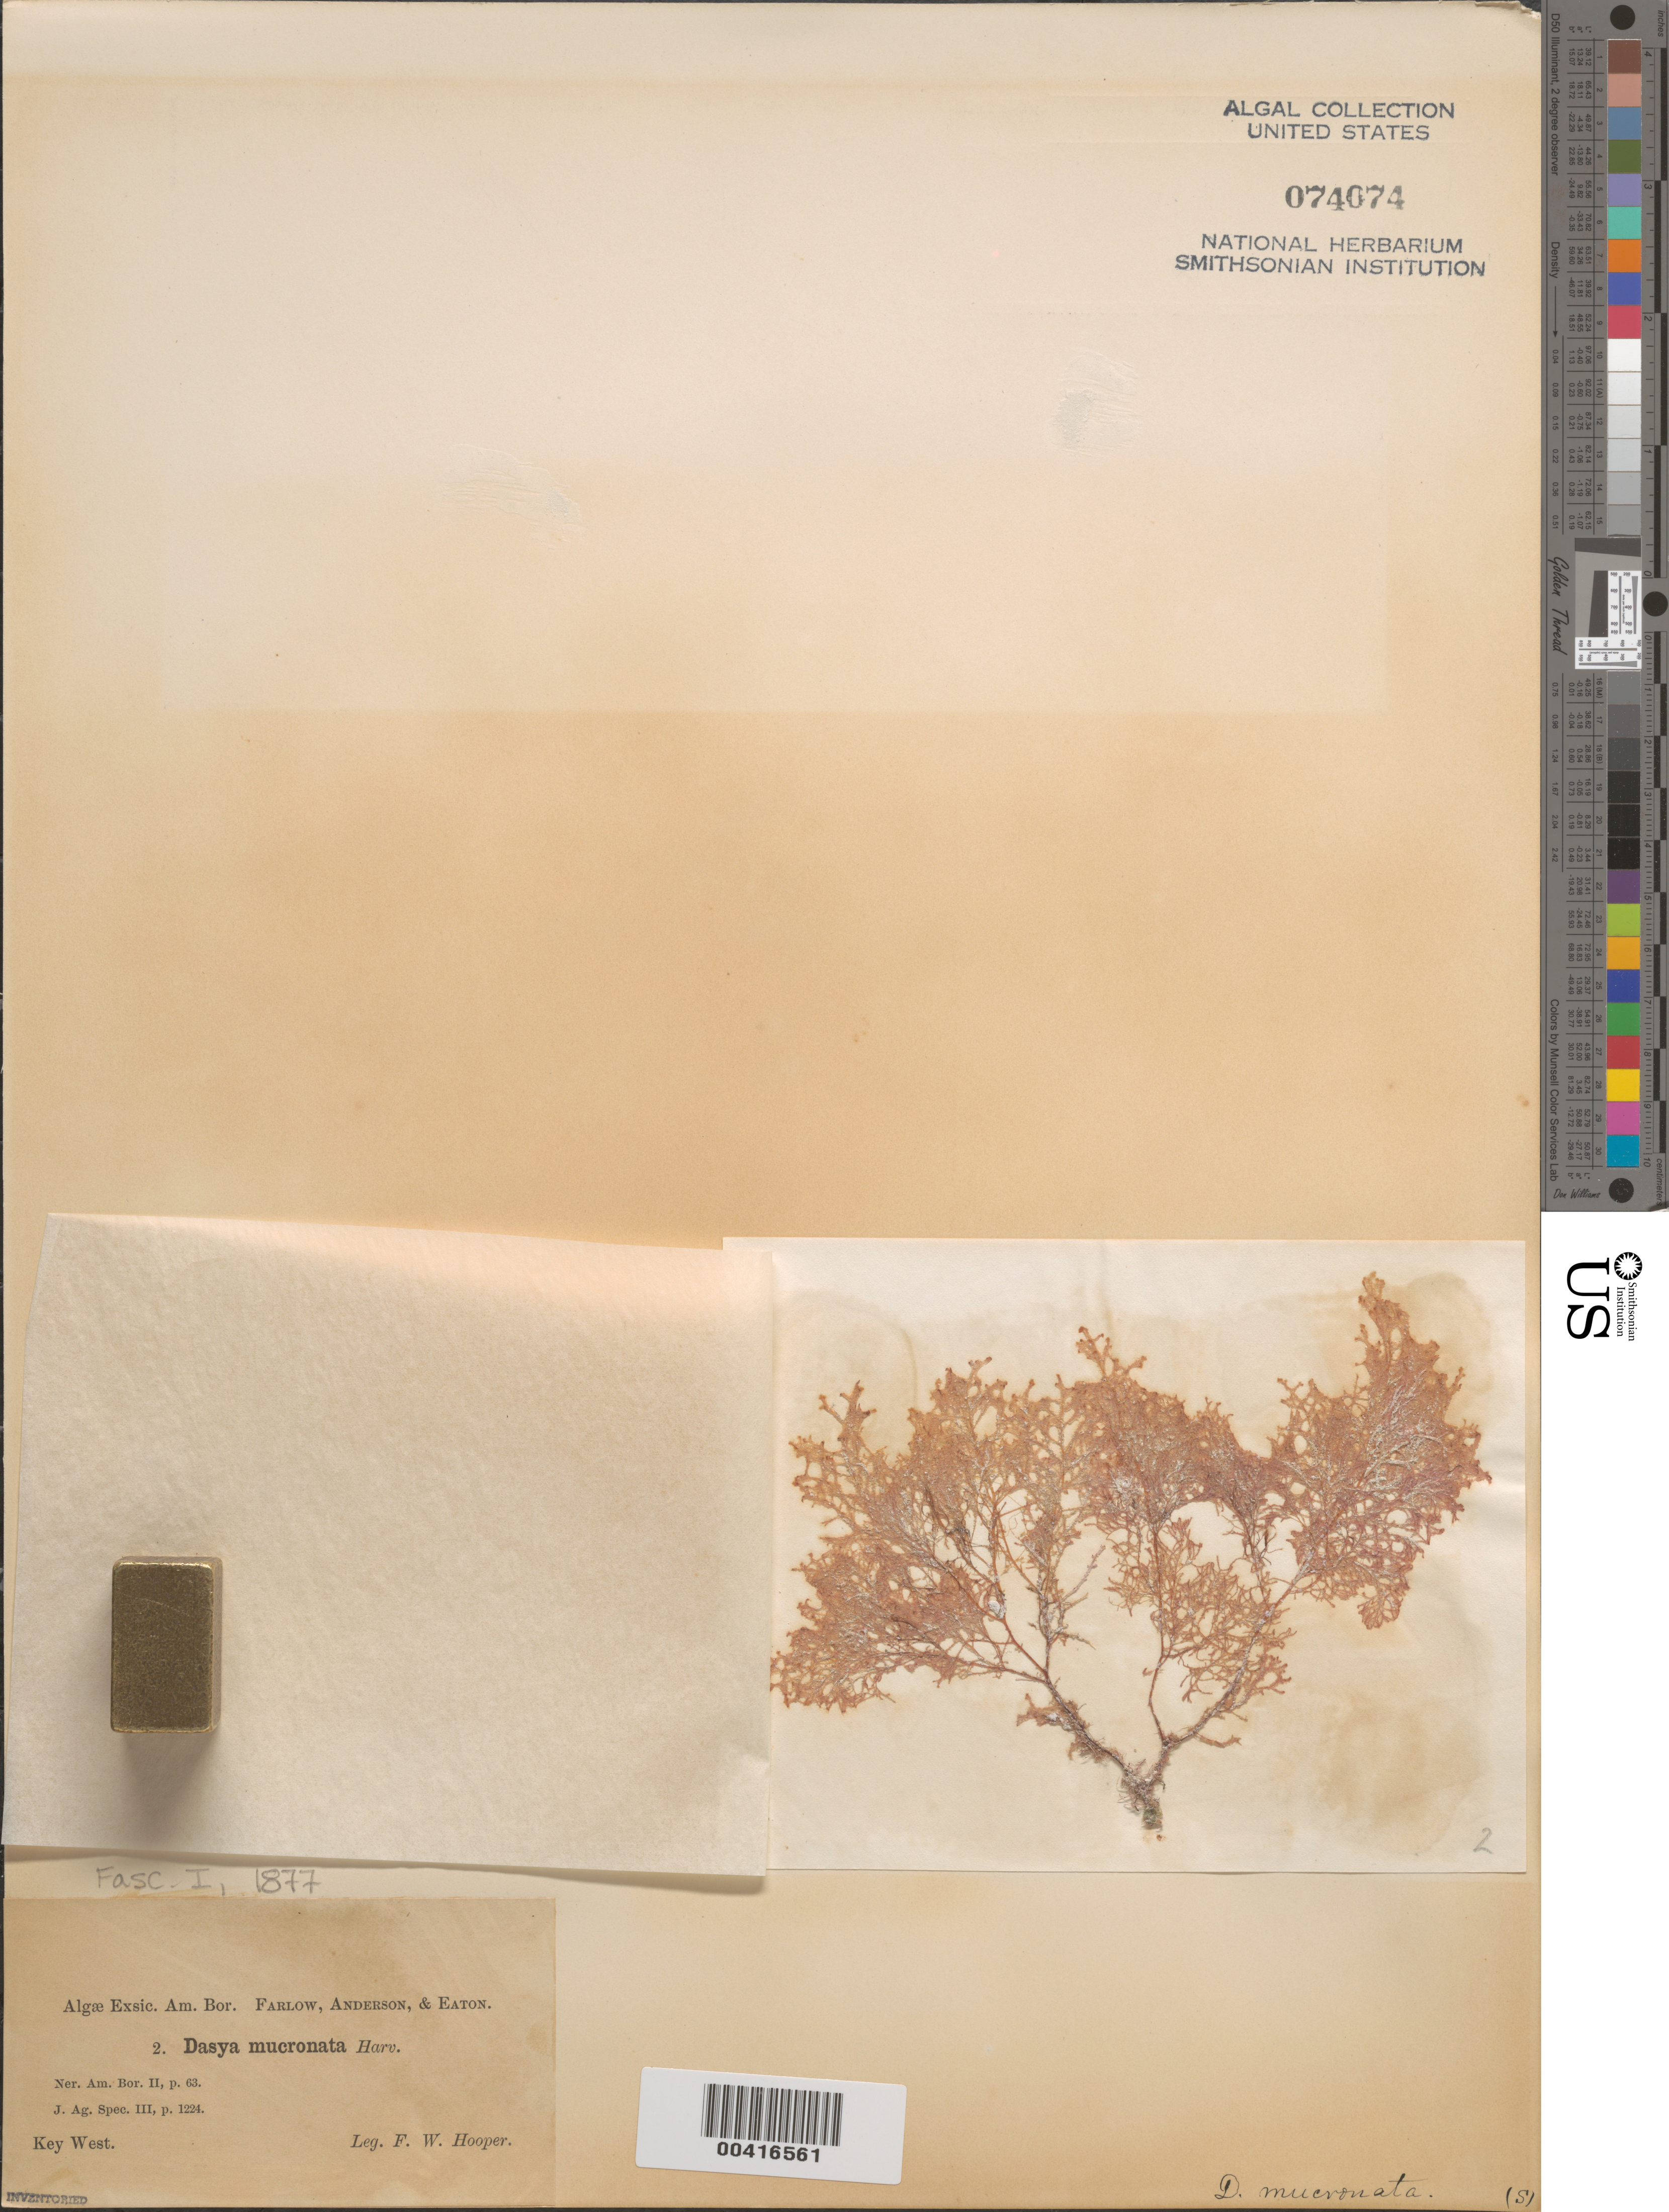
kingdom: Plantae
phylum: Rhodophyta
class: Florideophyceae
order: Ceramiales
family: Rhodomelaceae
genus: Heterodasya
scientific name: Heterodasya mucronata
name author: (Harv.) M.J. Wynne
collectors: F. Hooper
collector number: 2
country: United States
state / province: Florida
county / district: Monroe County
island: Key West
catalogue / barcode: US 74074